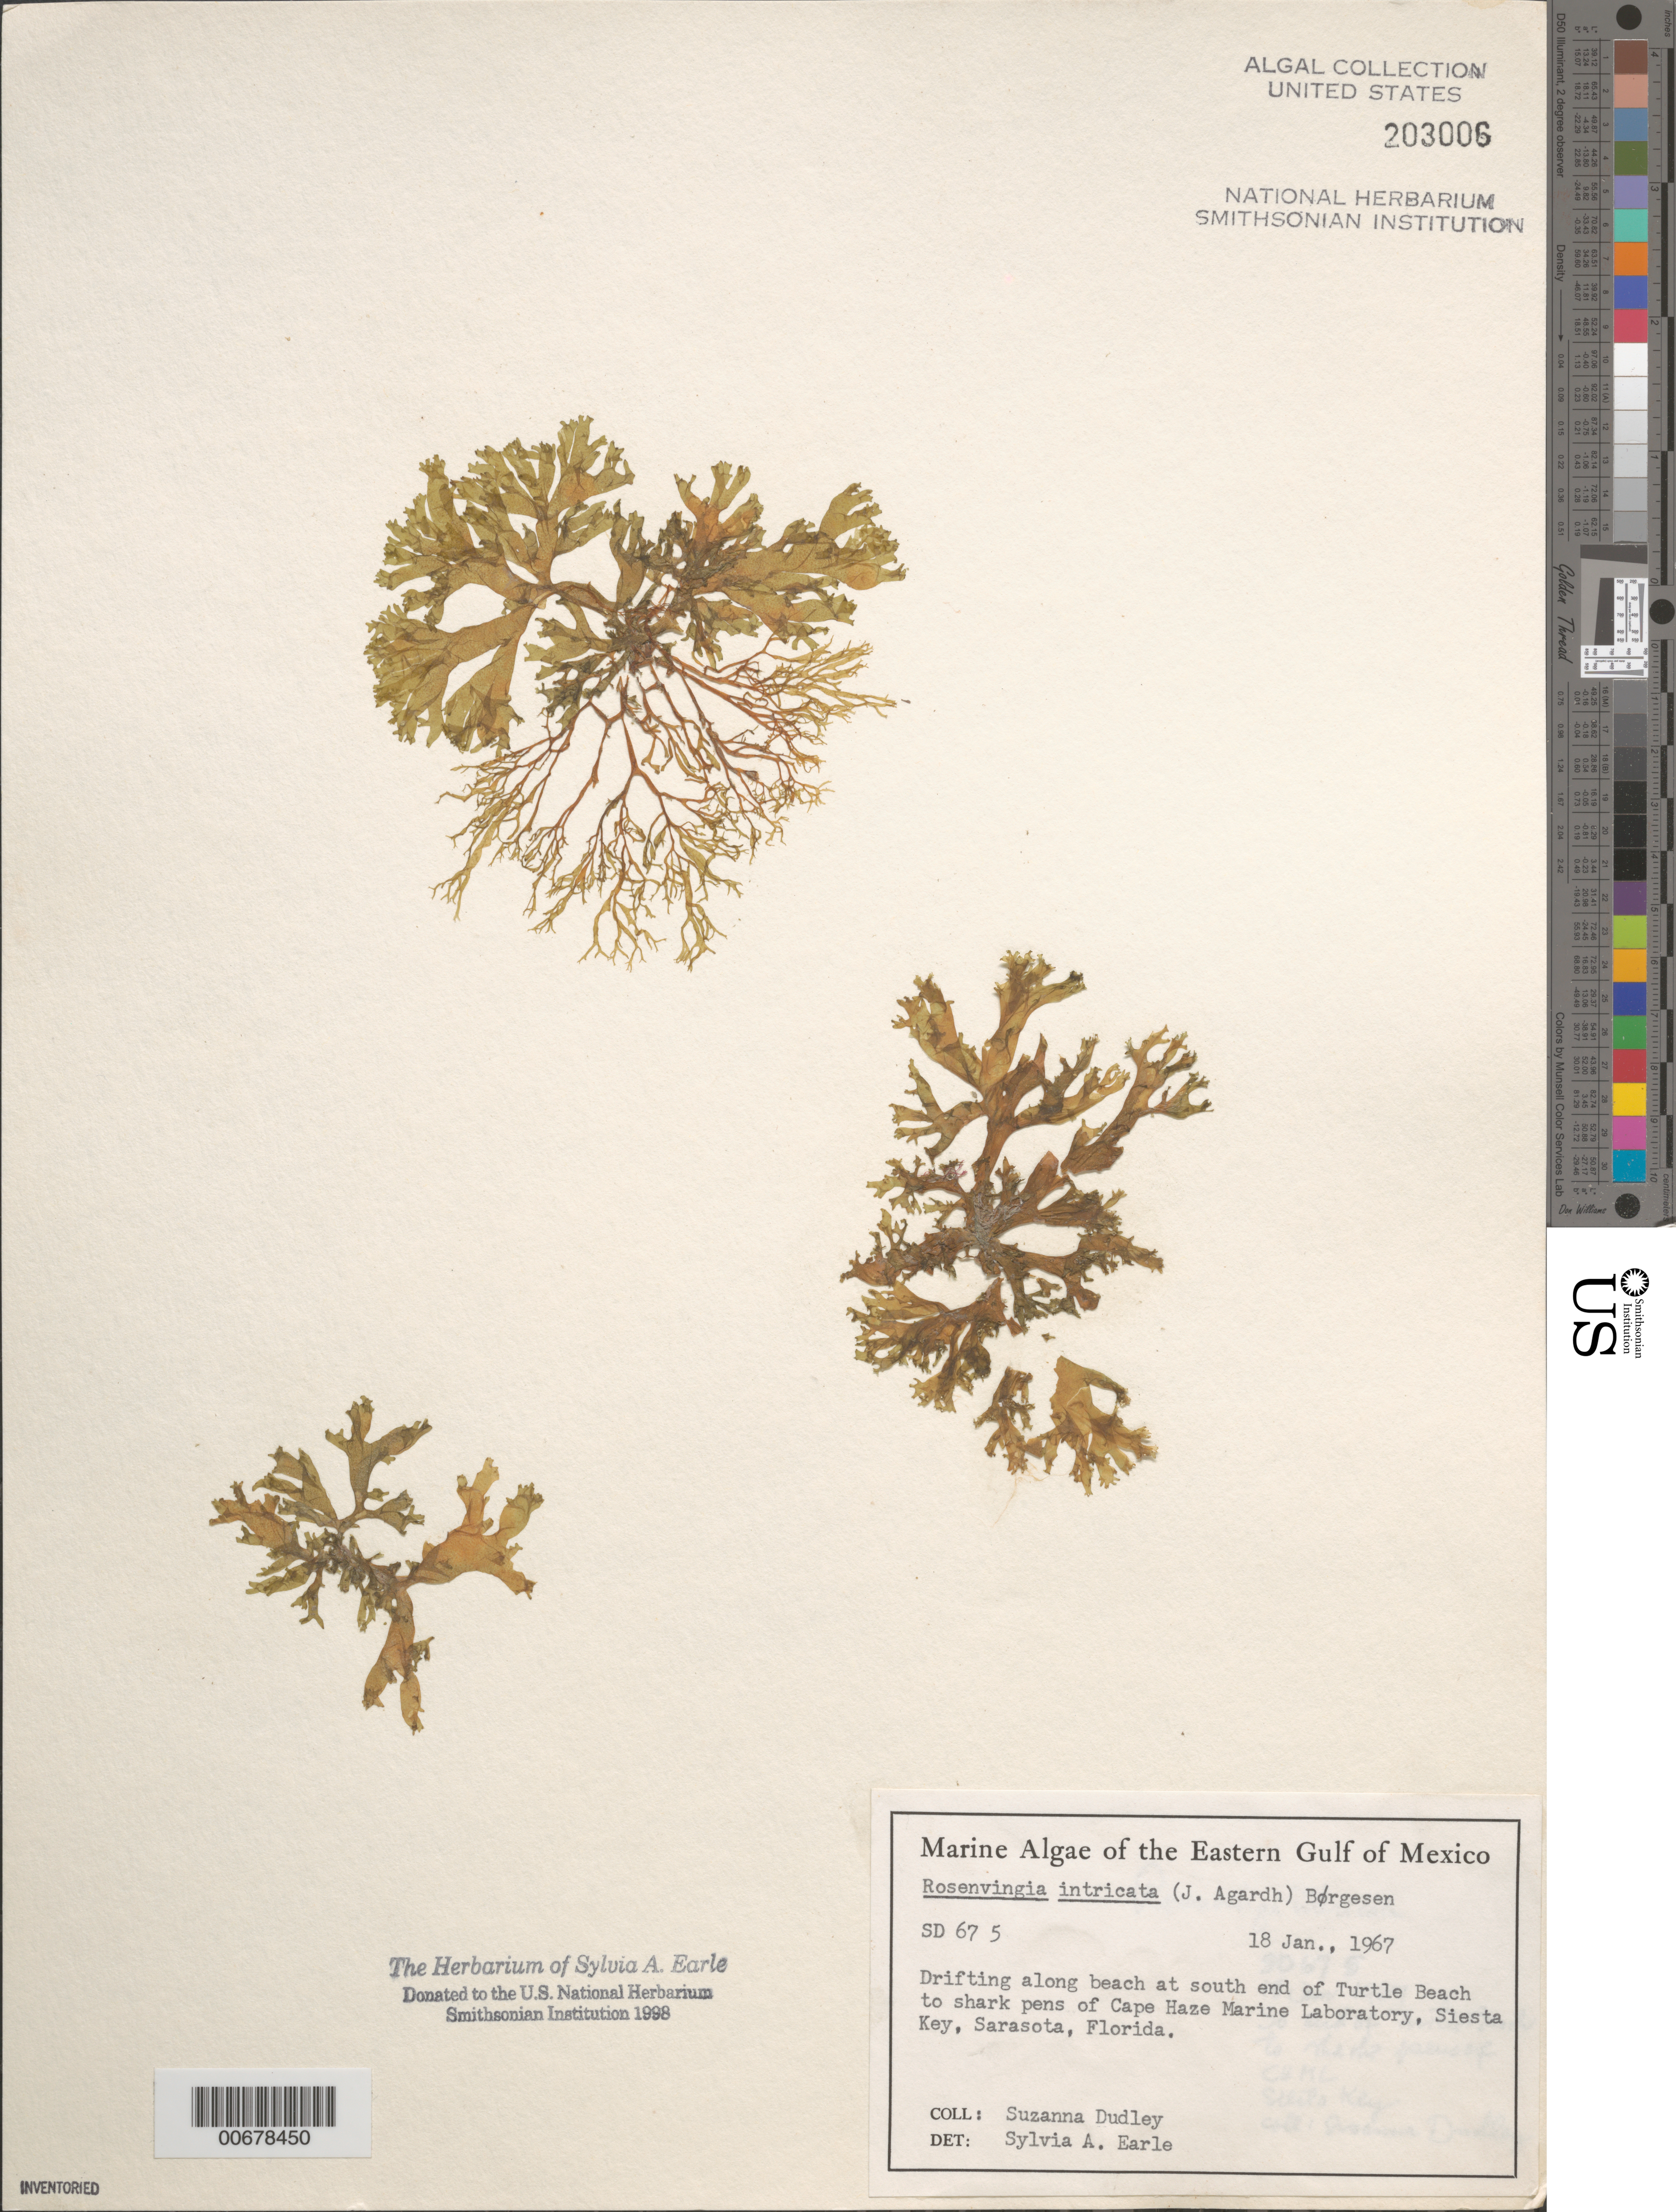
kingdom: Chromista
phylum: Ochrophyta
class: Phaeophyceae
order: Scytosiphonales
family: Scytosiphonaceae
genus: Rosenvingea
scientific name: Rosenvingea endiviifolia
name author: (Martius) M.J. Wynne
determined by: Algae name updating Project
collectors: S. Dudley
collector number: SD 67 5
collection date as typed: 18 Jan 1967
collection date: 1967-01-18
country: United States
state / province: Florida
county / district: Sarasota County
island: Siesta Key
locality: Turtle Beach to Cape Haze Marine Laboratory shark pens, Sarasota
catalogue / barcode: US 203006